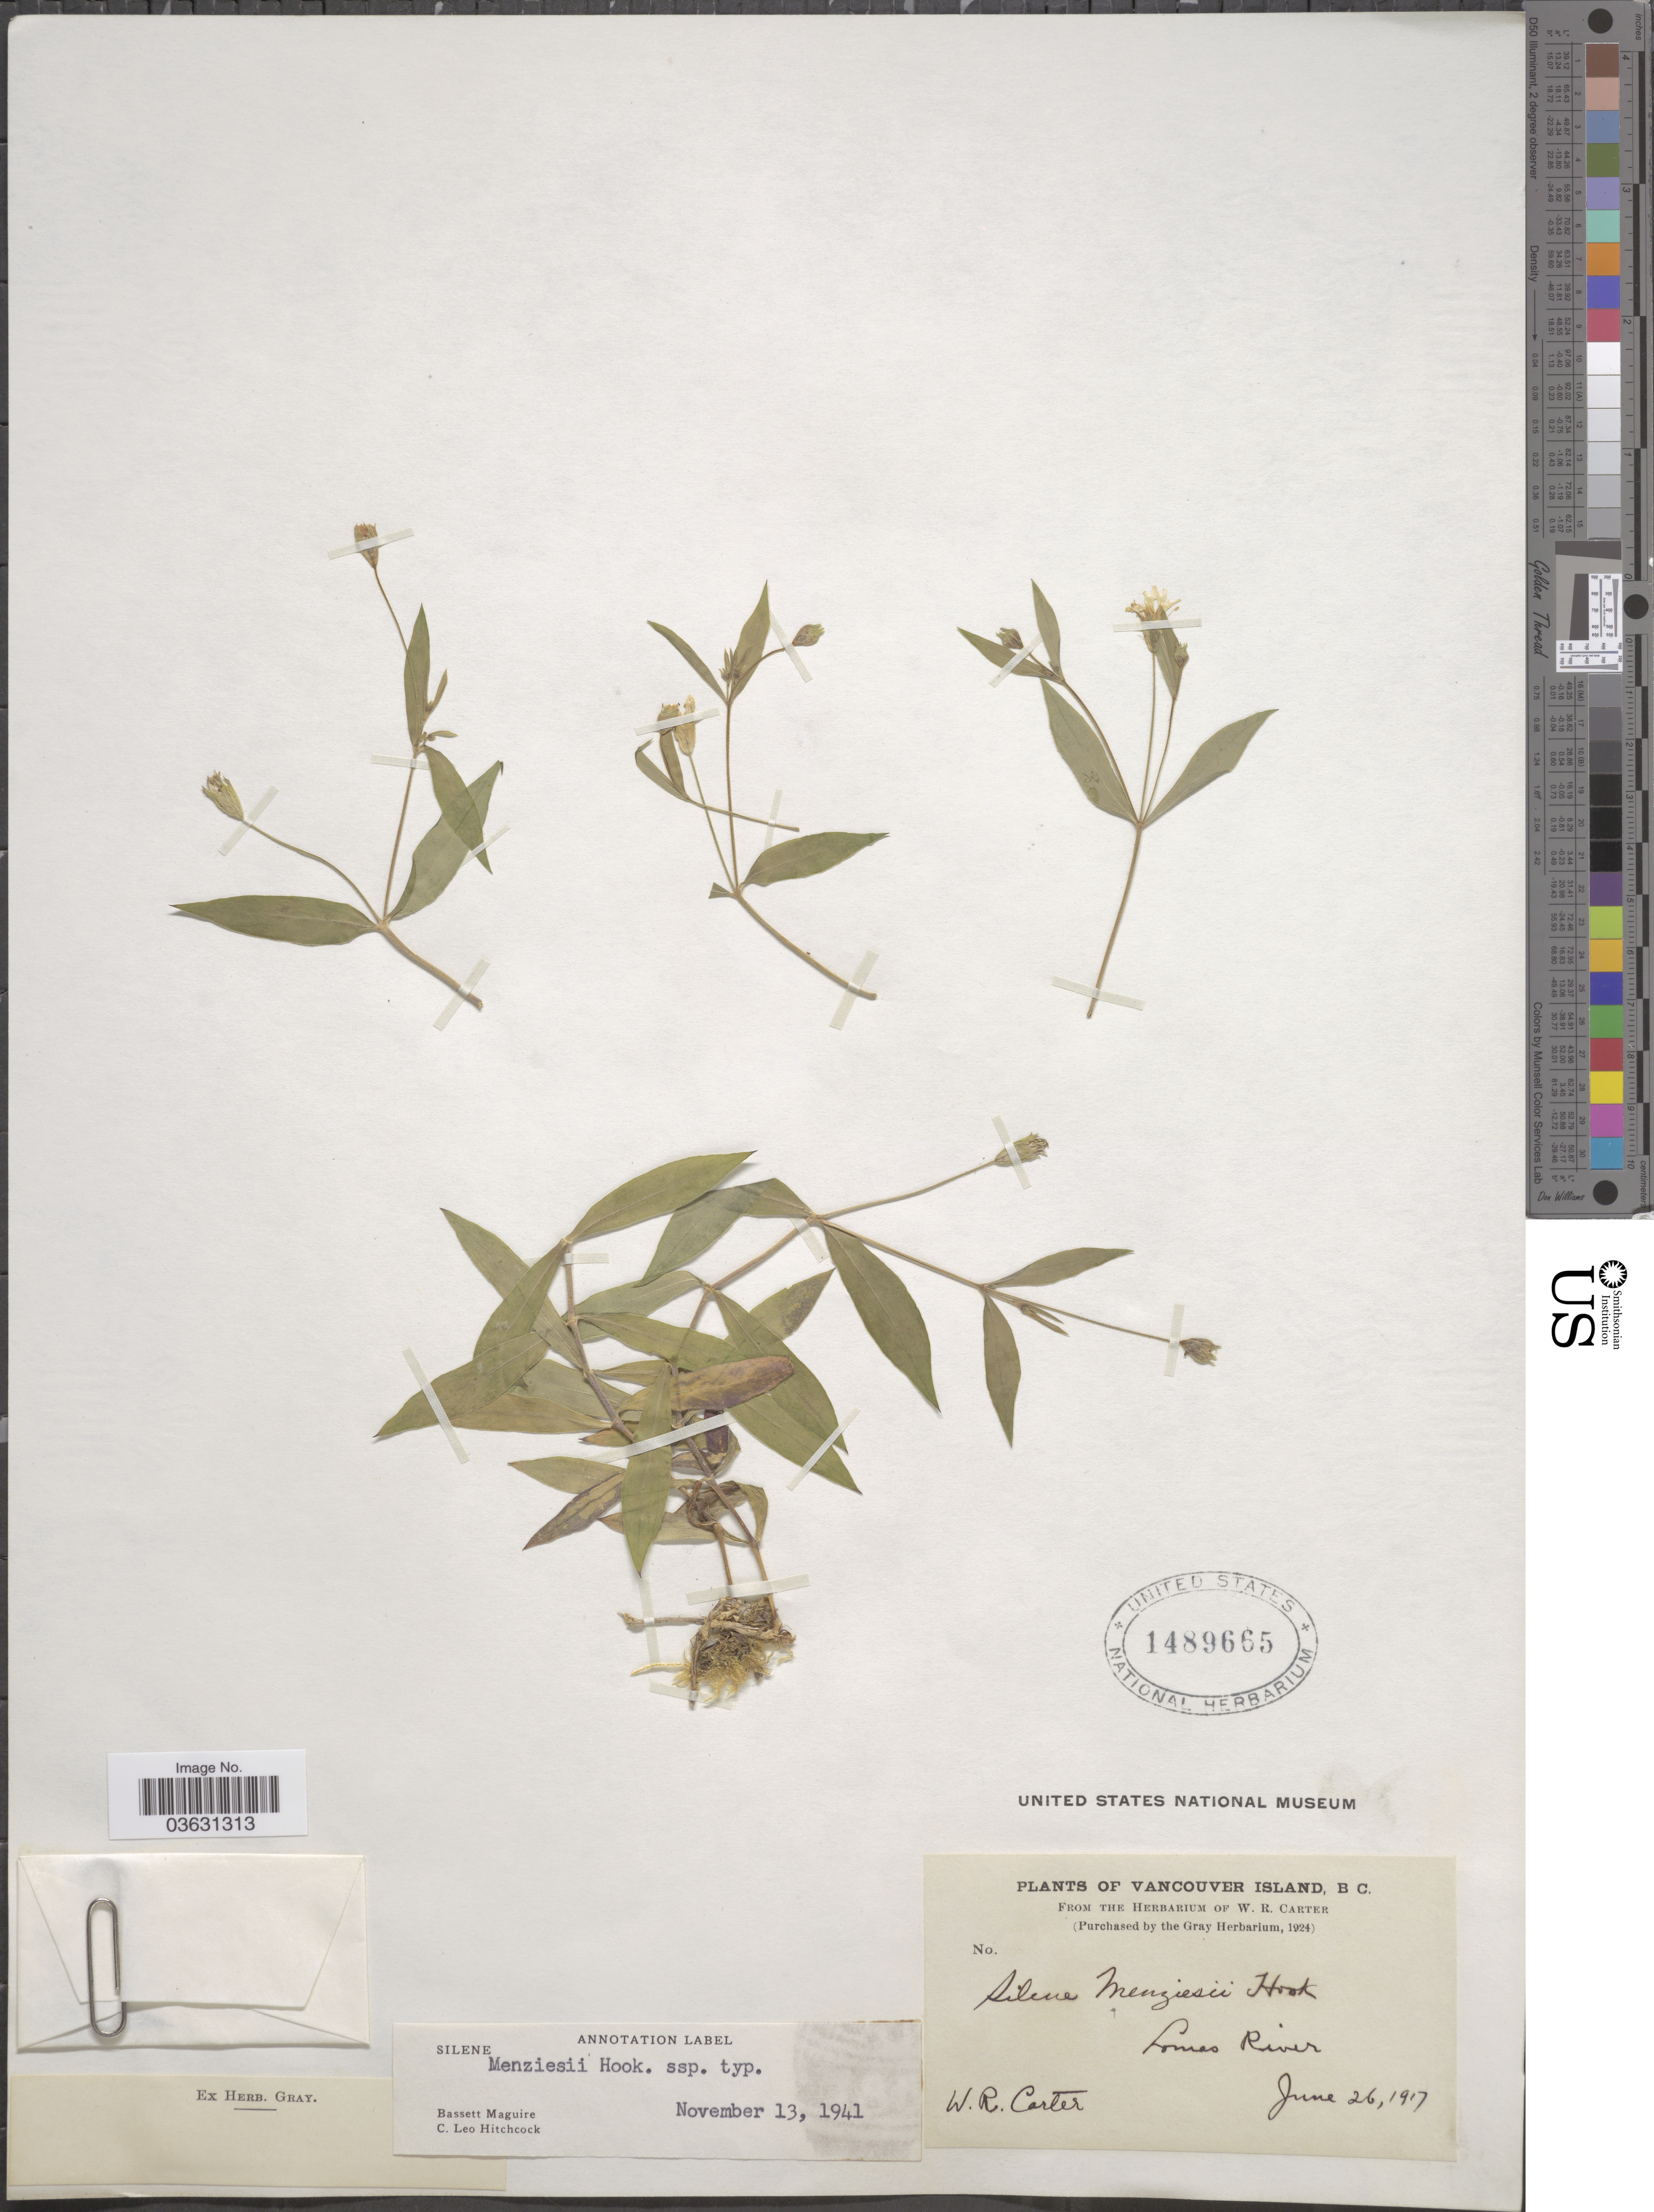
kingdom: Plantae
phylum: Tracheophyta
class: Magnoliopsida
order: Caryophyllales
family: Caryophyllaceae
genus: Silene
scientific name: Silene menziesii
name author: Hook.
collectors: W. R. Carter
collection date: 1917-06-26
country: Canada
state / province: British Columbia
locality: Vancouver Island. Lomes River.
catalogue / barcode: US 1489665